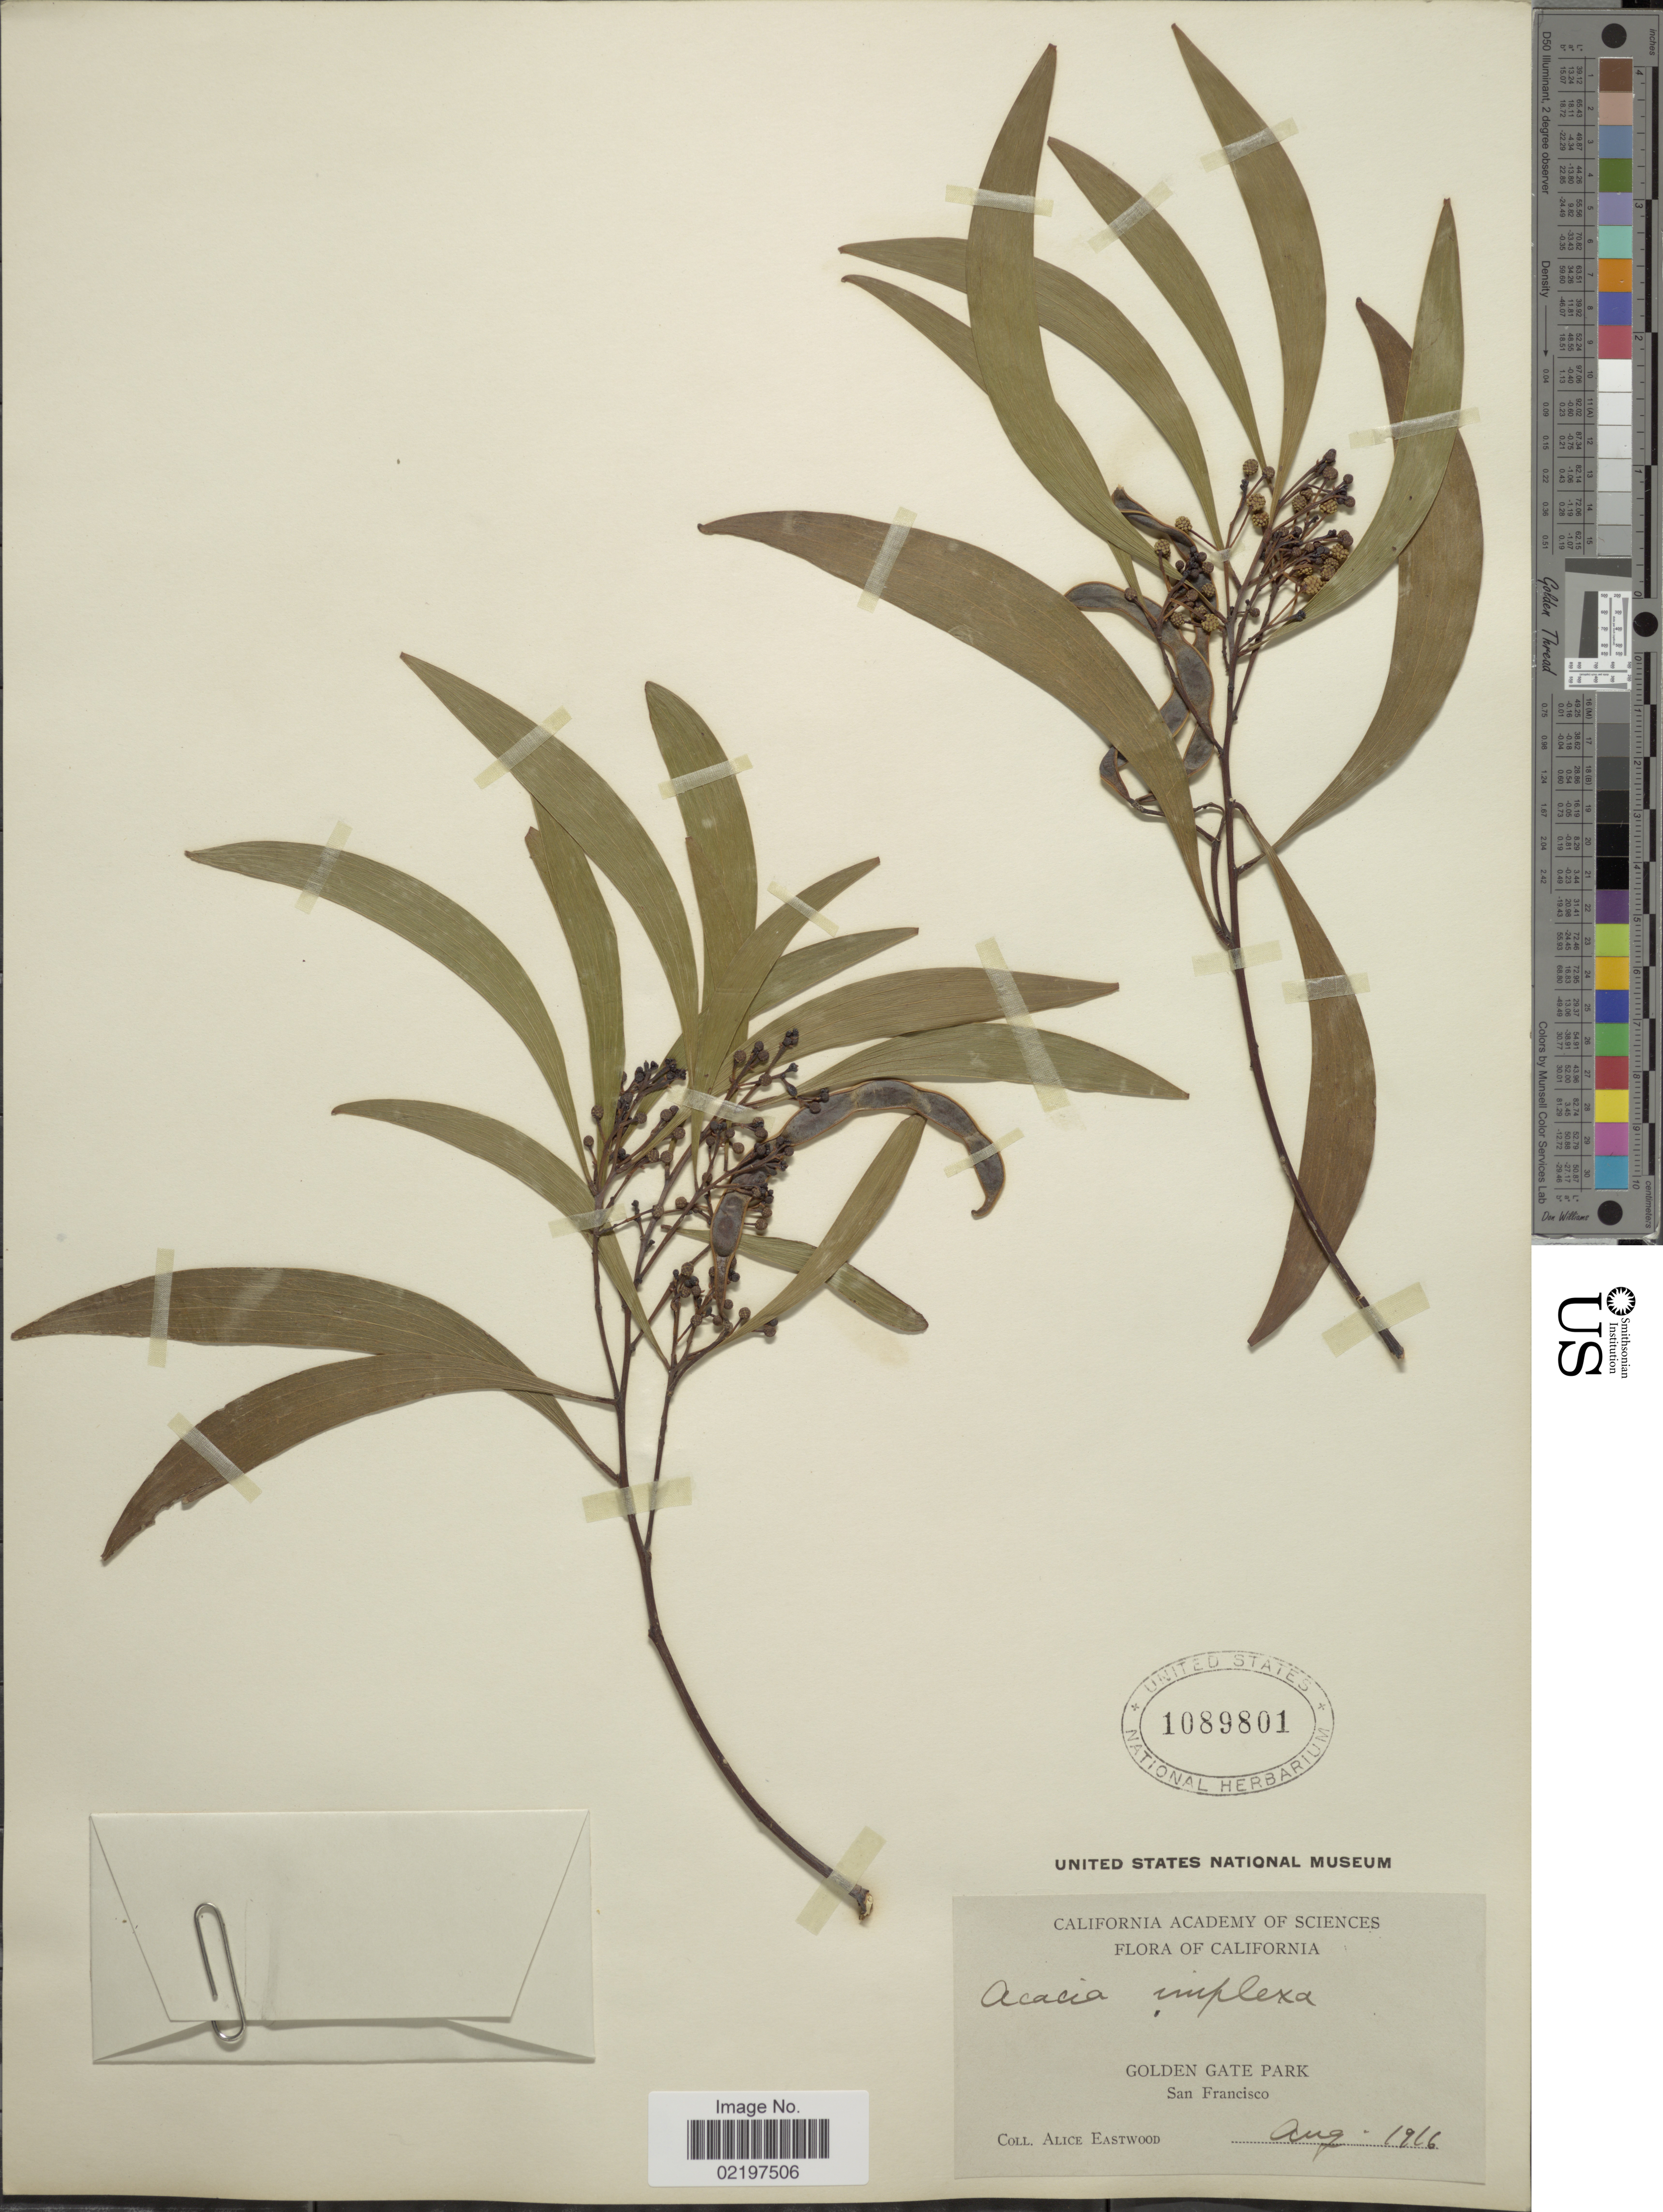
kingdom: Plantae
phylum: Tracheophyta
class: Magnoliopsida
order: Fabales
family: Fabaceae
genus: Acacia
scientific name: Acacia implexa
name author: Benth.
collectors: A. Eastwood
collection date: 1916-08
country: United States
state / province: California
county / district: San Francisco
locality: Golden Gate Park, San Francisco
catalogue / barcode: US 1089801